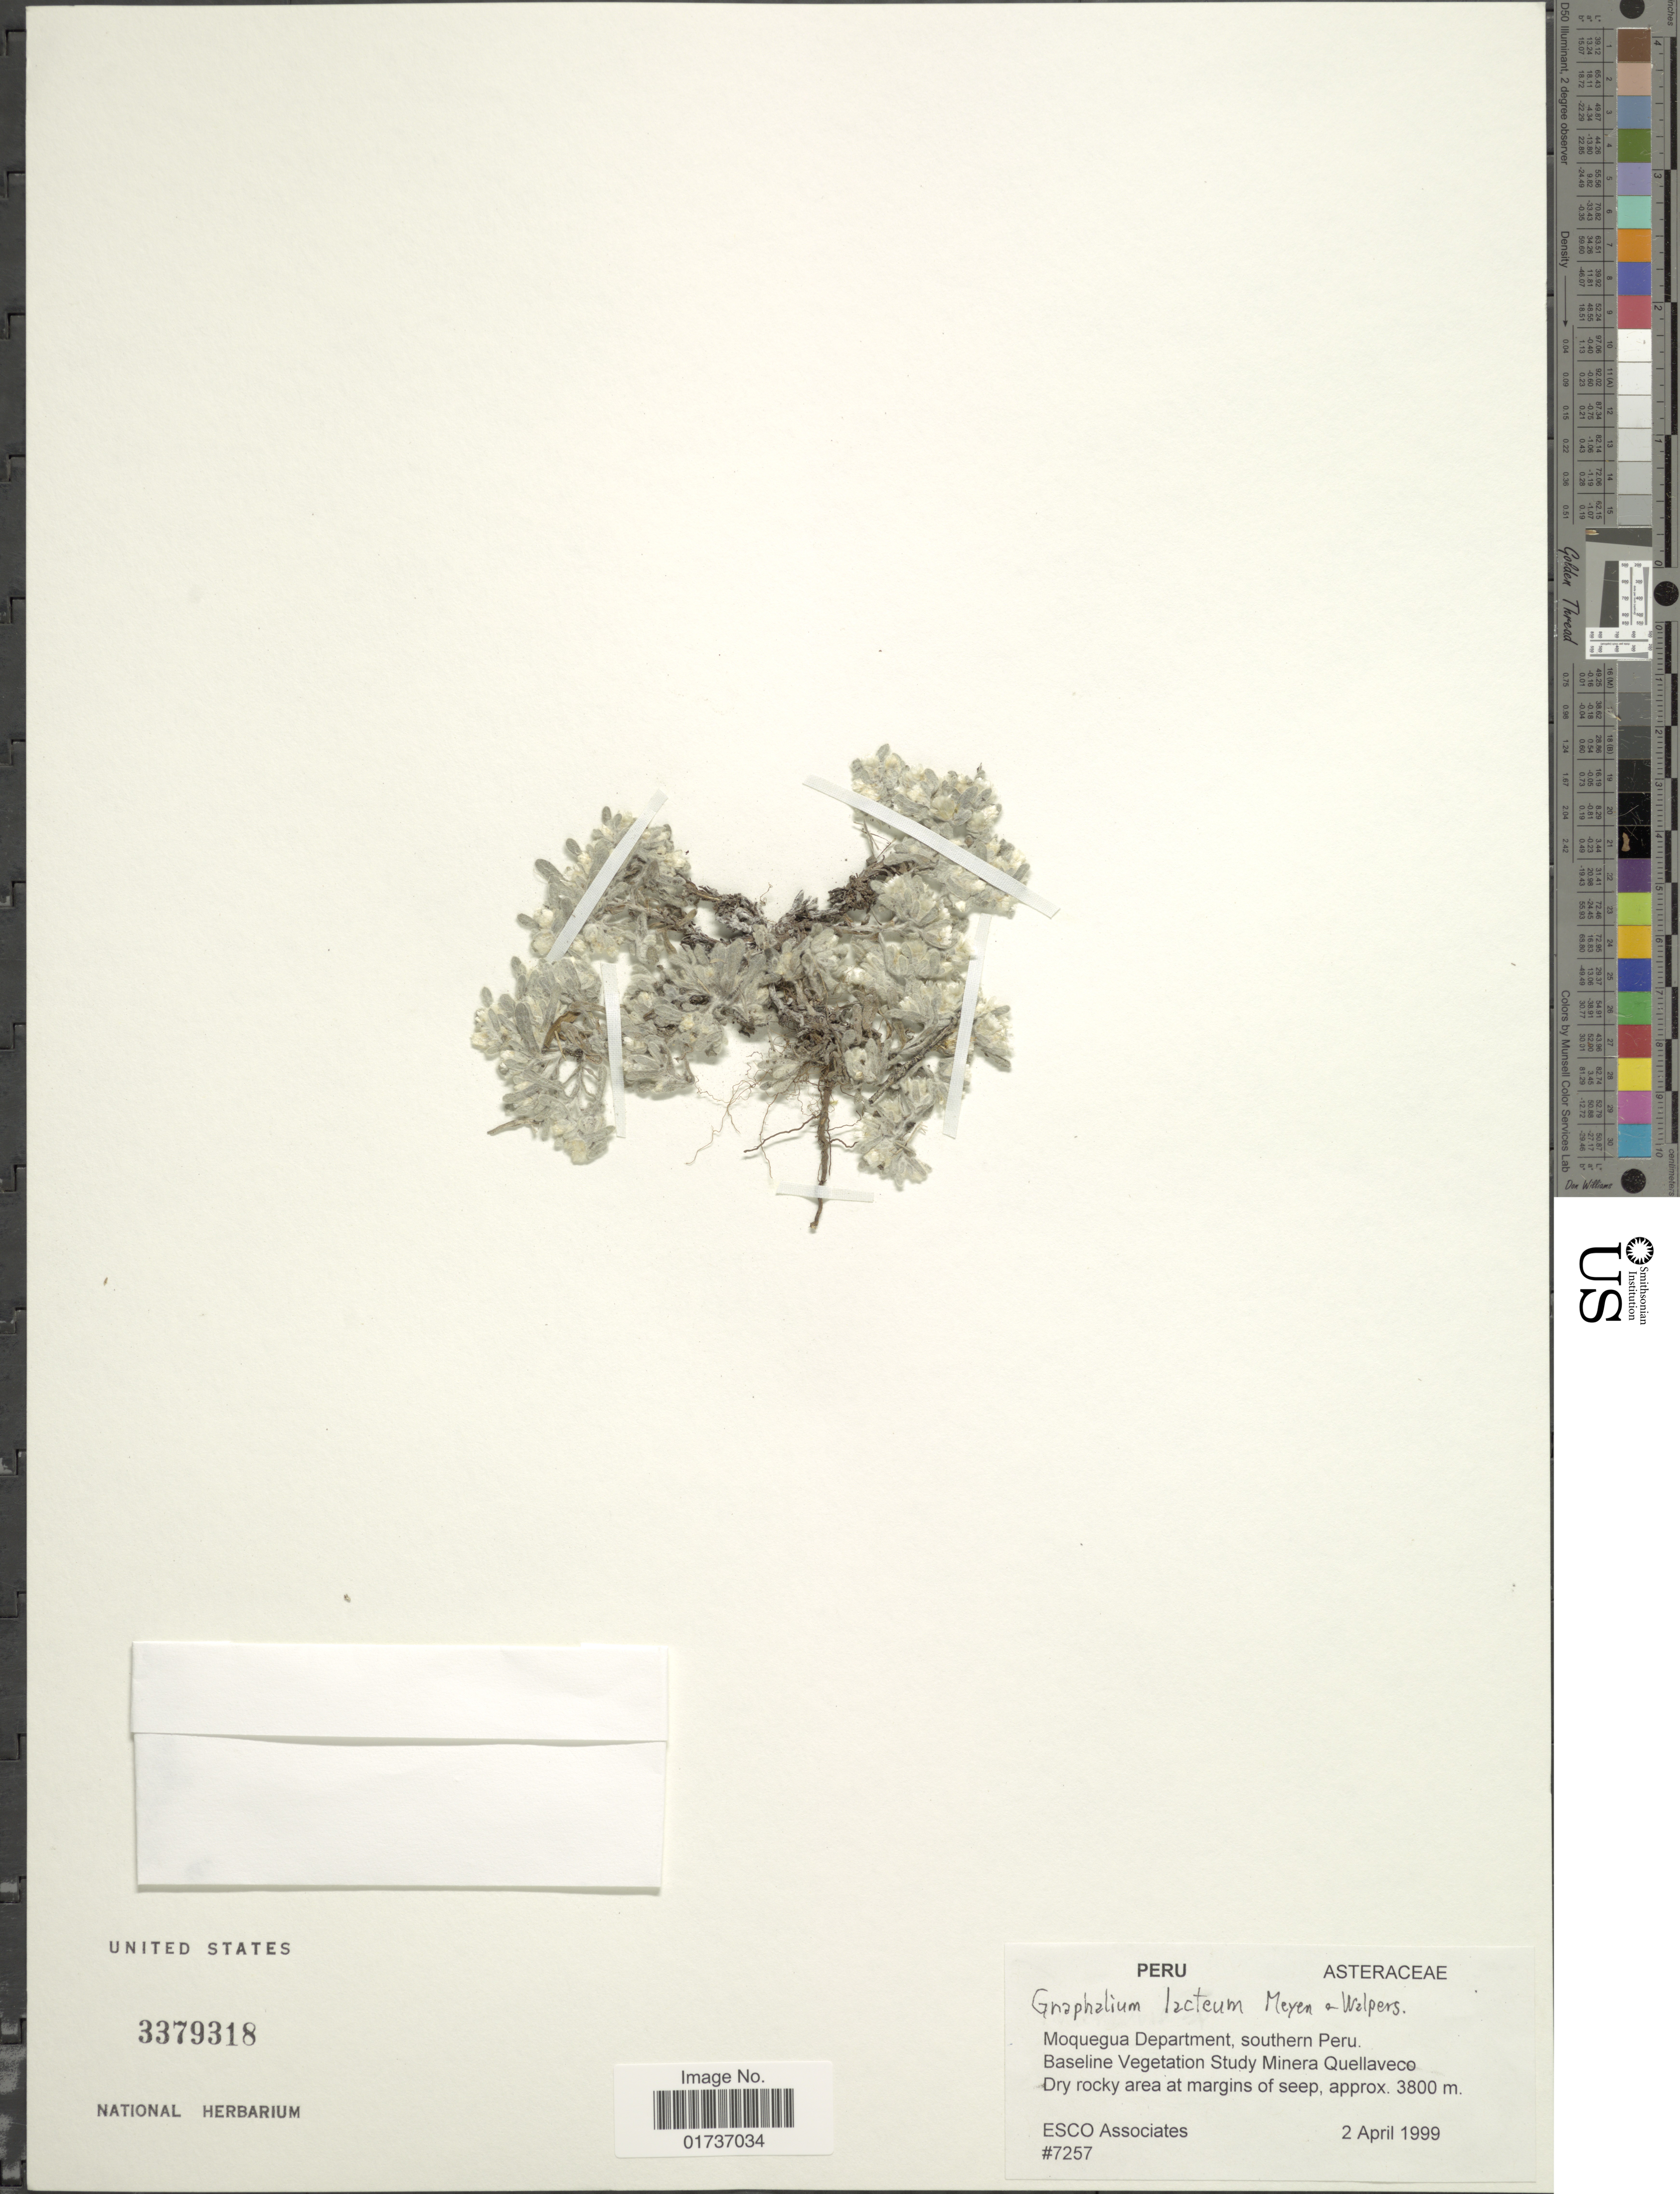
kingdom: Plantae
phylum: Tracheophyta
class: Magnoliopsida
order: Asterales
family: Asteraceae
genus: Gnaphalium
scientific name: Gnaphalium lacteum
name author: Meyen & Walp.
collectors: ESCO Associates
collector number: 7257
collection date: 1999-04-02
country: Peru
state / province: Moquegua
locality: Moquegua Department, southern Peru, Baseline Vegetation Study Minera Quellaveco, Dry rocky area at margins of seep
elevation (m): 3800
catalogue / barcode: US 3379318